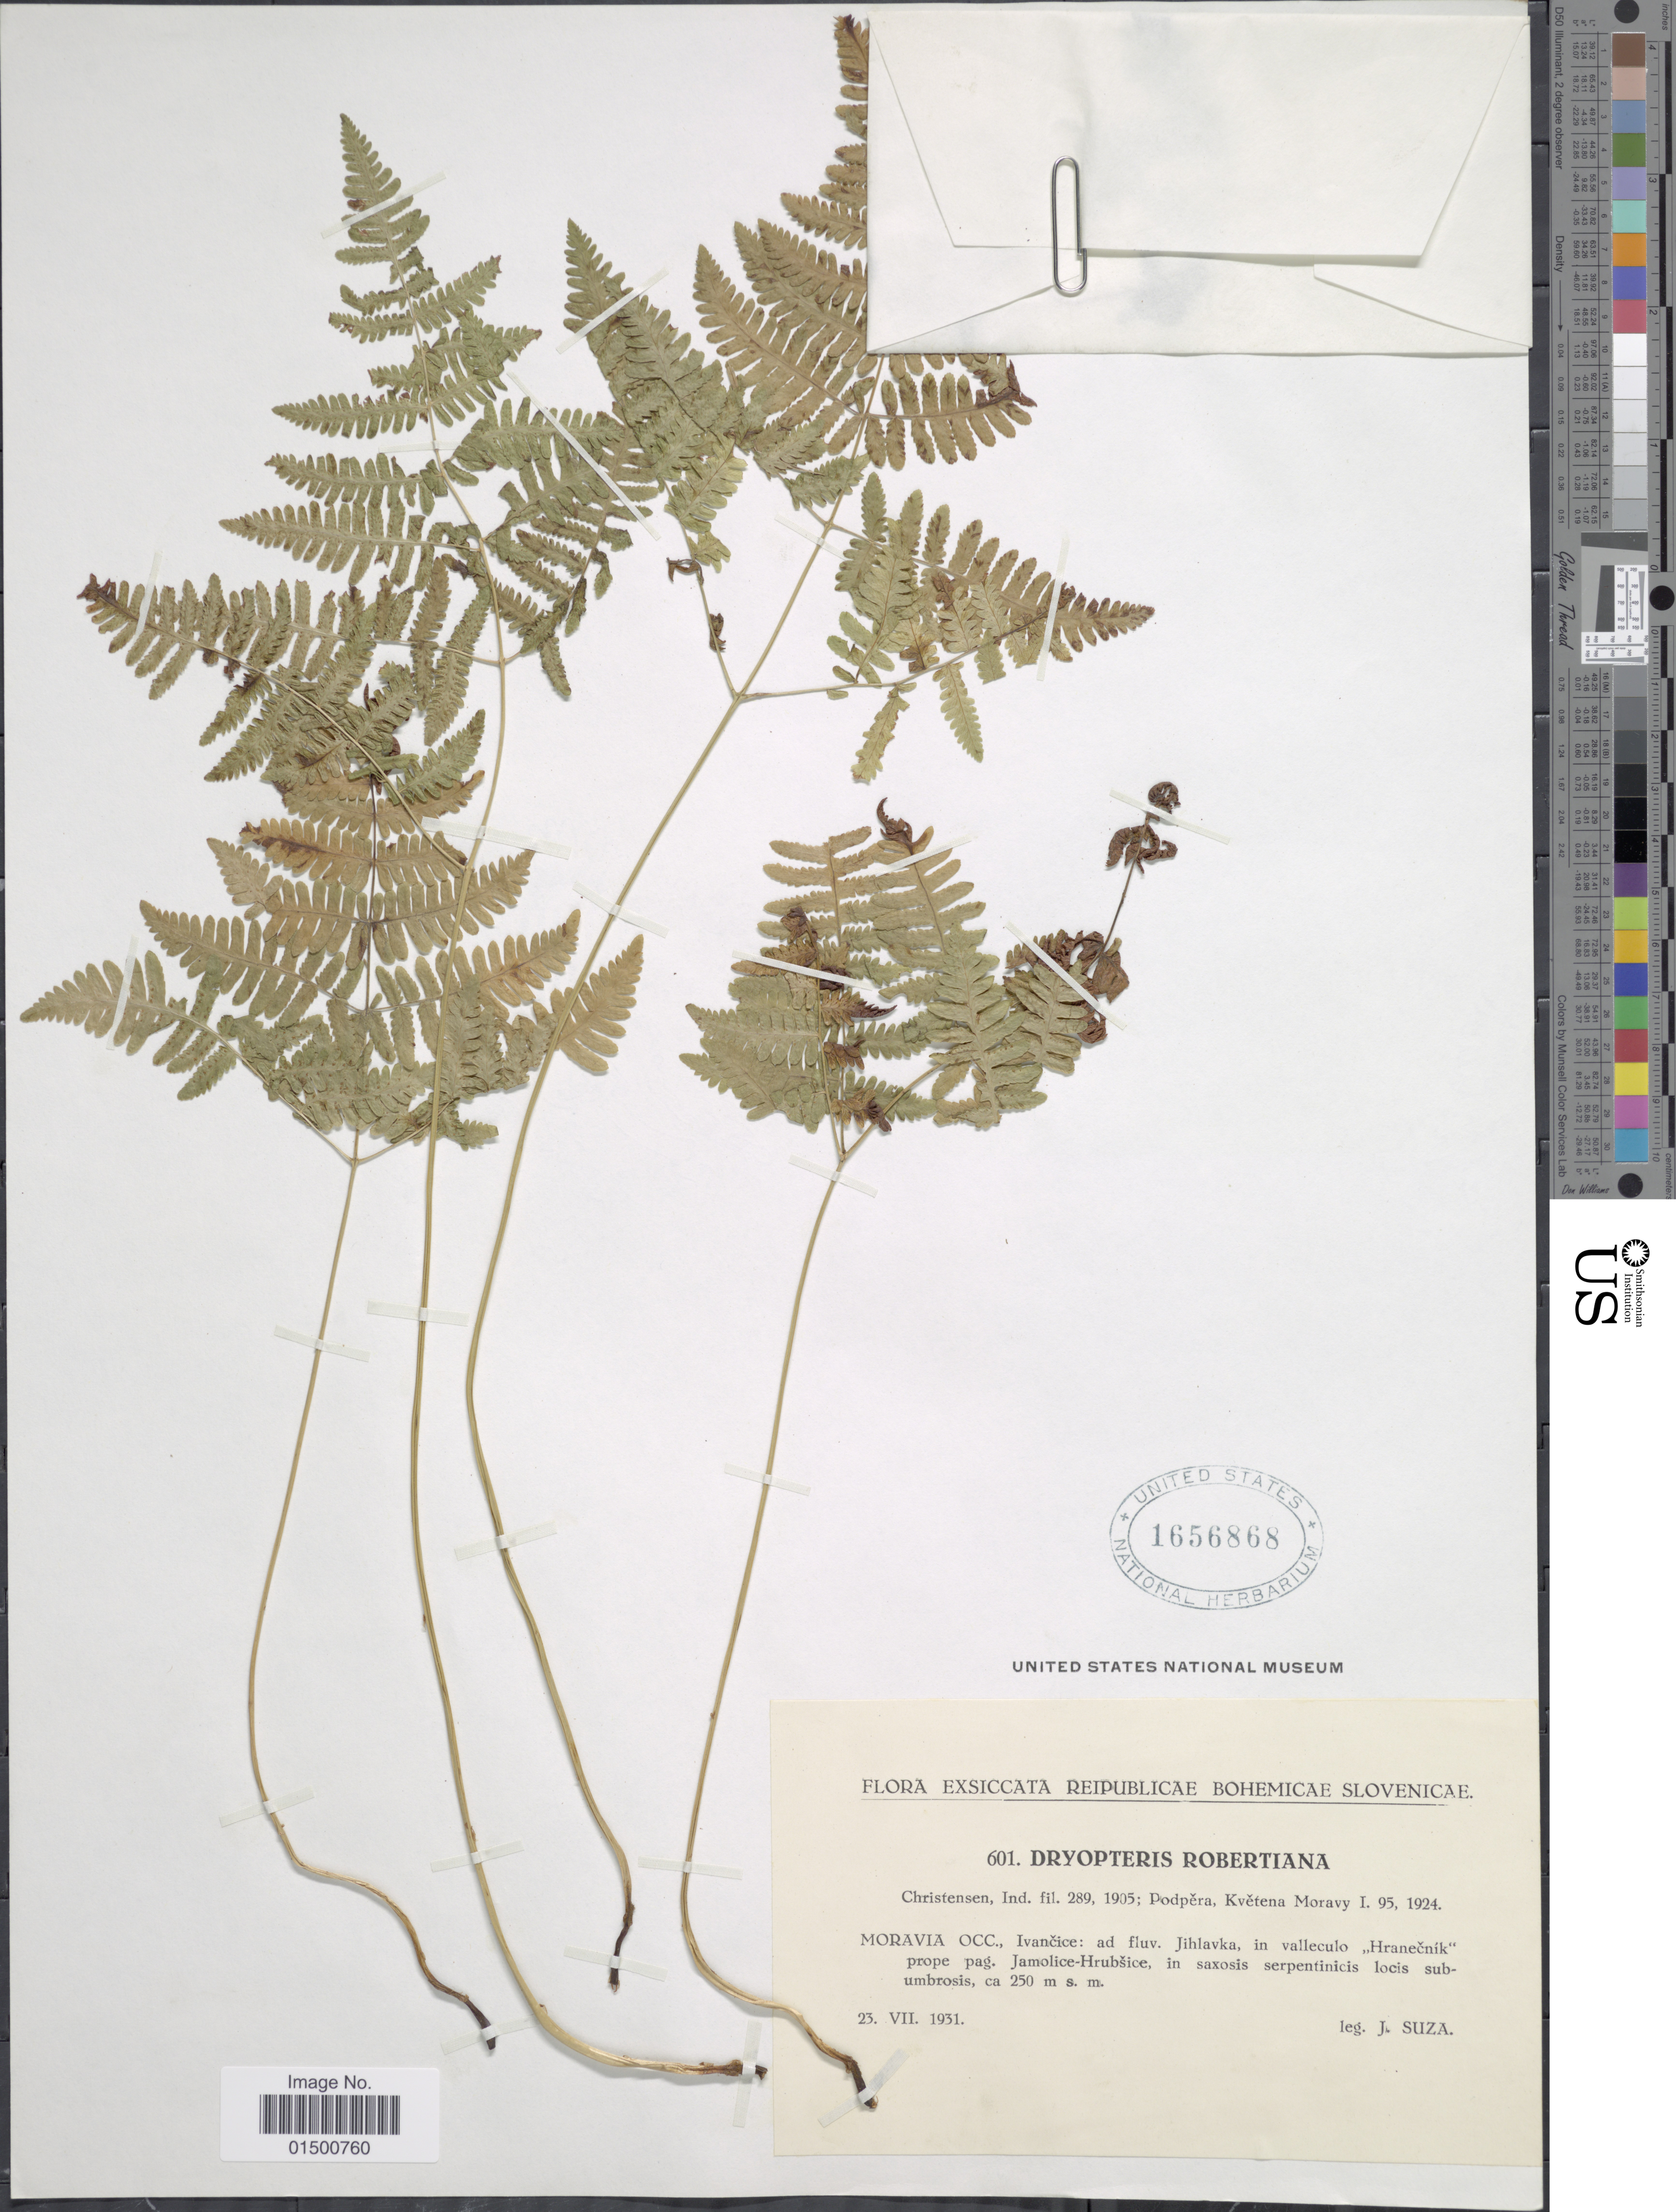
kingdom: Plantae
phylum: Tracheophyta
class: Polypodiopsida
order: Polypodiales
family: Cystopteridaceae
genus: Gymnocarpium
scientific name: Gymnocarpium robertianum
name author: (Hoffm.) Newman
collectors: J. Suza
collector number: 601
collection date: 1931-07-23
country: Czechia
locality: Ivancice; ad fluv. Jihlavka, in valleculo Hranecnik prope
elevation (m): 250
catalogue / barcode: US 1656868